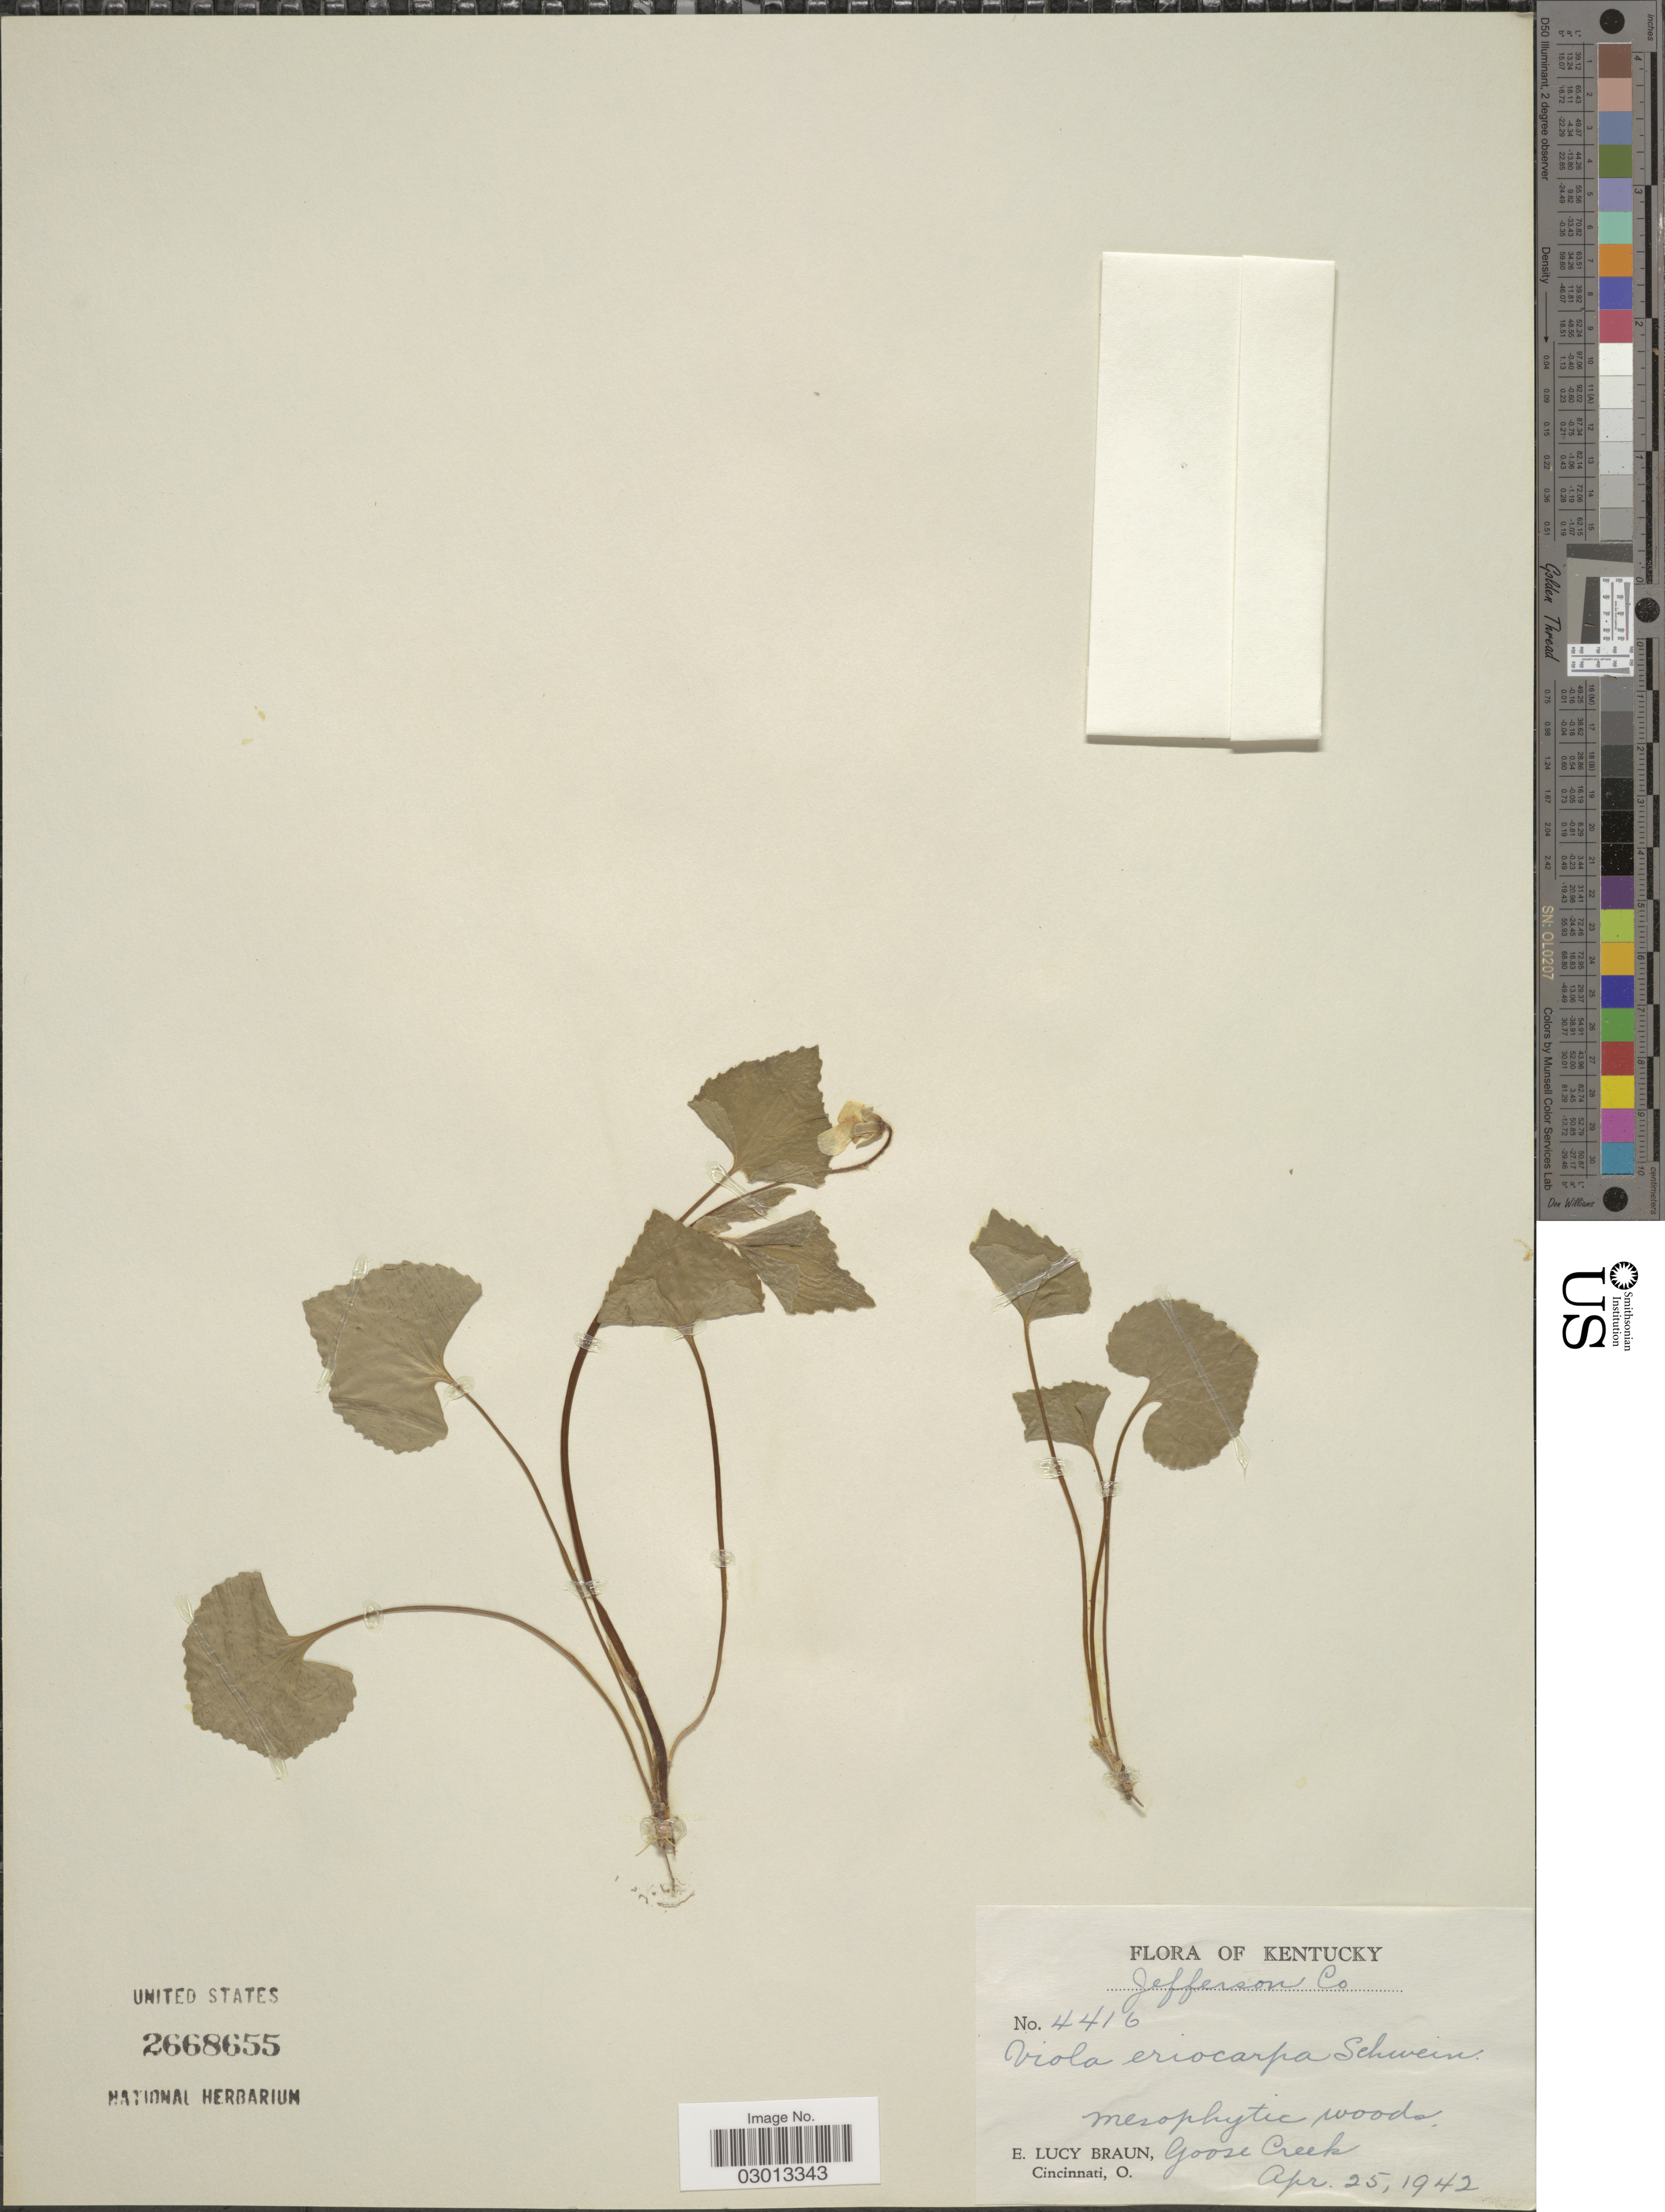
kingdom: Plantae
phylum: Tracheophyta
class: Magnoliopsida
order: Malpighiales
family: Violaceae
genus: Viola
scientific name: Viola pensylvanica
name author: Michx.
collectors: E. L. Braun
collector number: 4416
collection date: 1942-04-25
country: United States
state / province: Kentucky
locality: Jefferson Co. Goose Creek.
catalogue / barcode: US 2668655